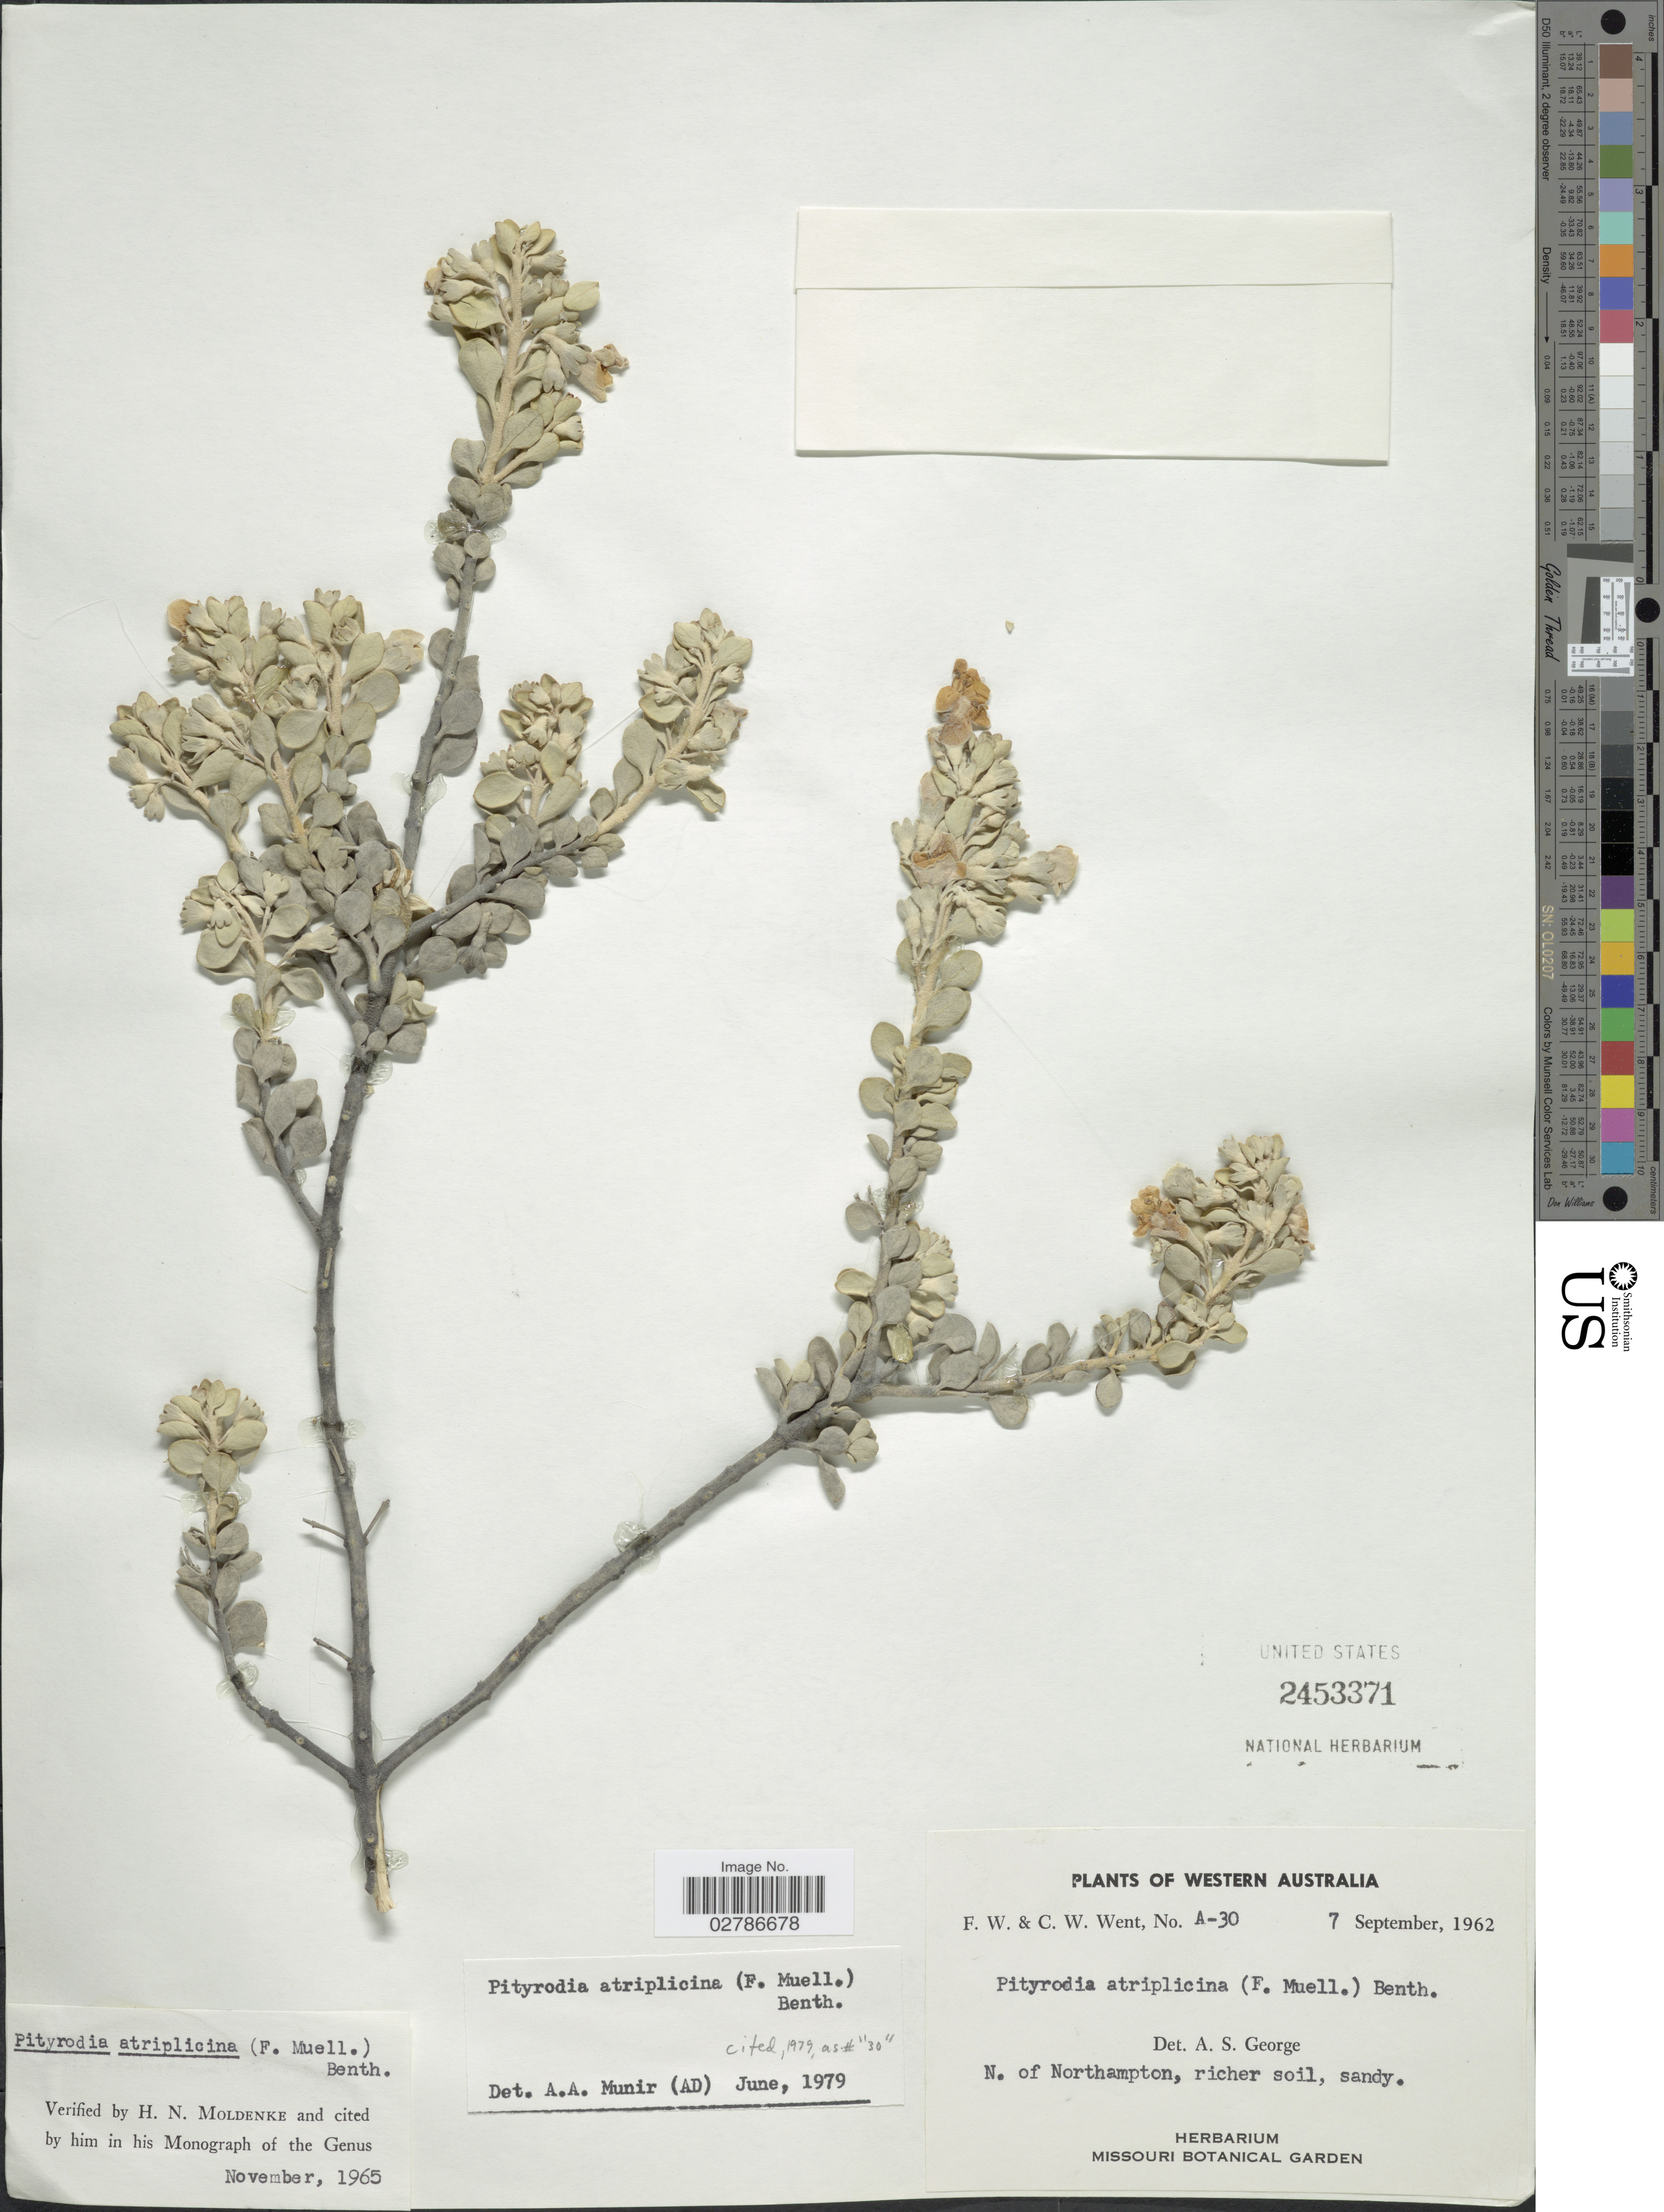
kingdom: Plantae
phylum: Tracheophyta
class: Magnoliopsida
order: Lamiales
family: Lamiaceae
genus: Pityrodia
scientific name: Pityrodia atriplicina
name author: (F. Muell.) Benth.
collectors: F. W. Went & C. W. Went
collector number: A-30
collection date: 1962-09-07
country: Australia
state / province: Western Australia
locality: N. of Northampton.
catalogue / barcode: US 2453371